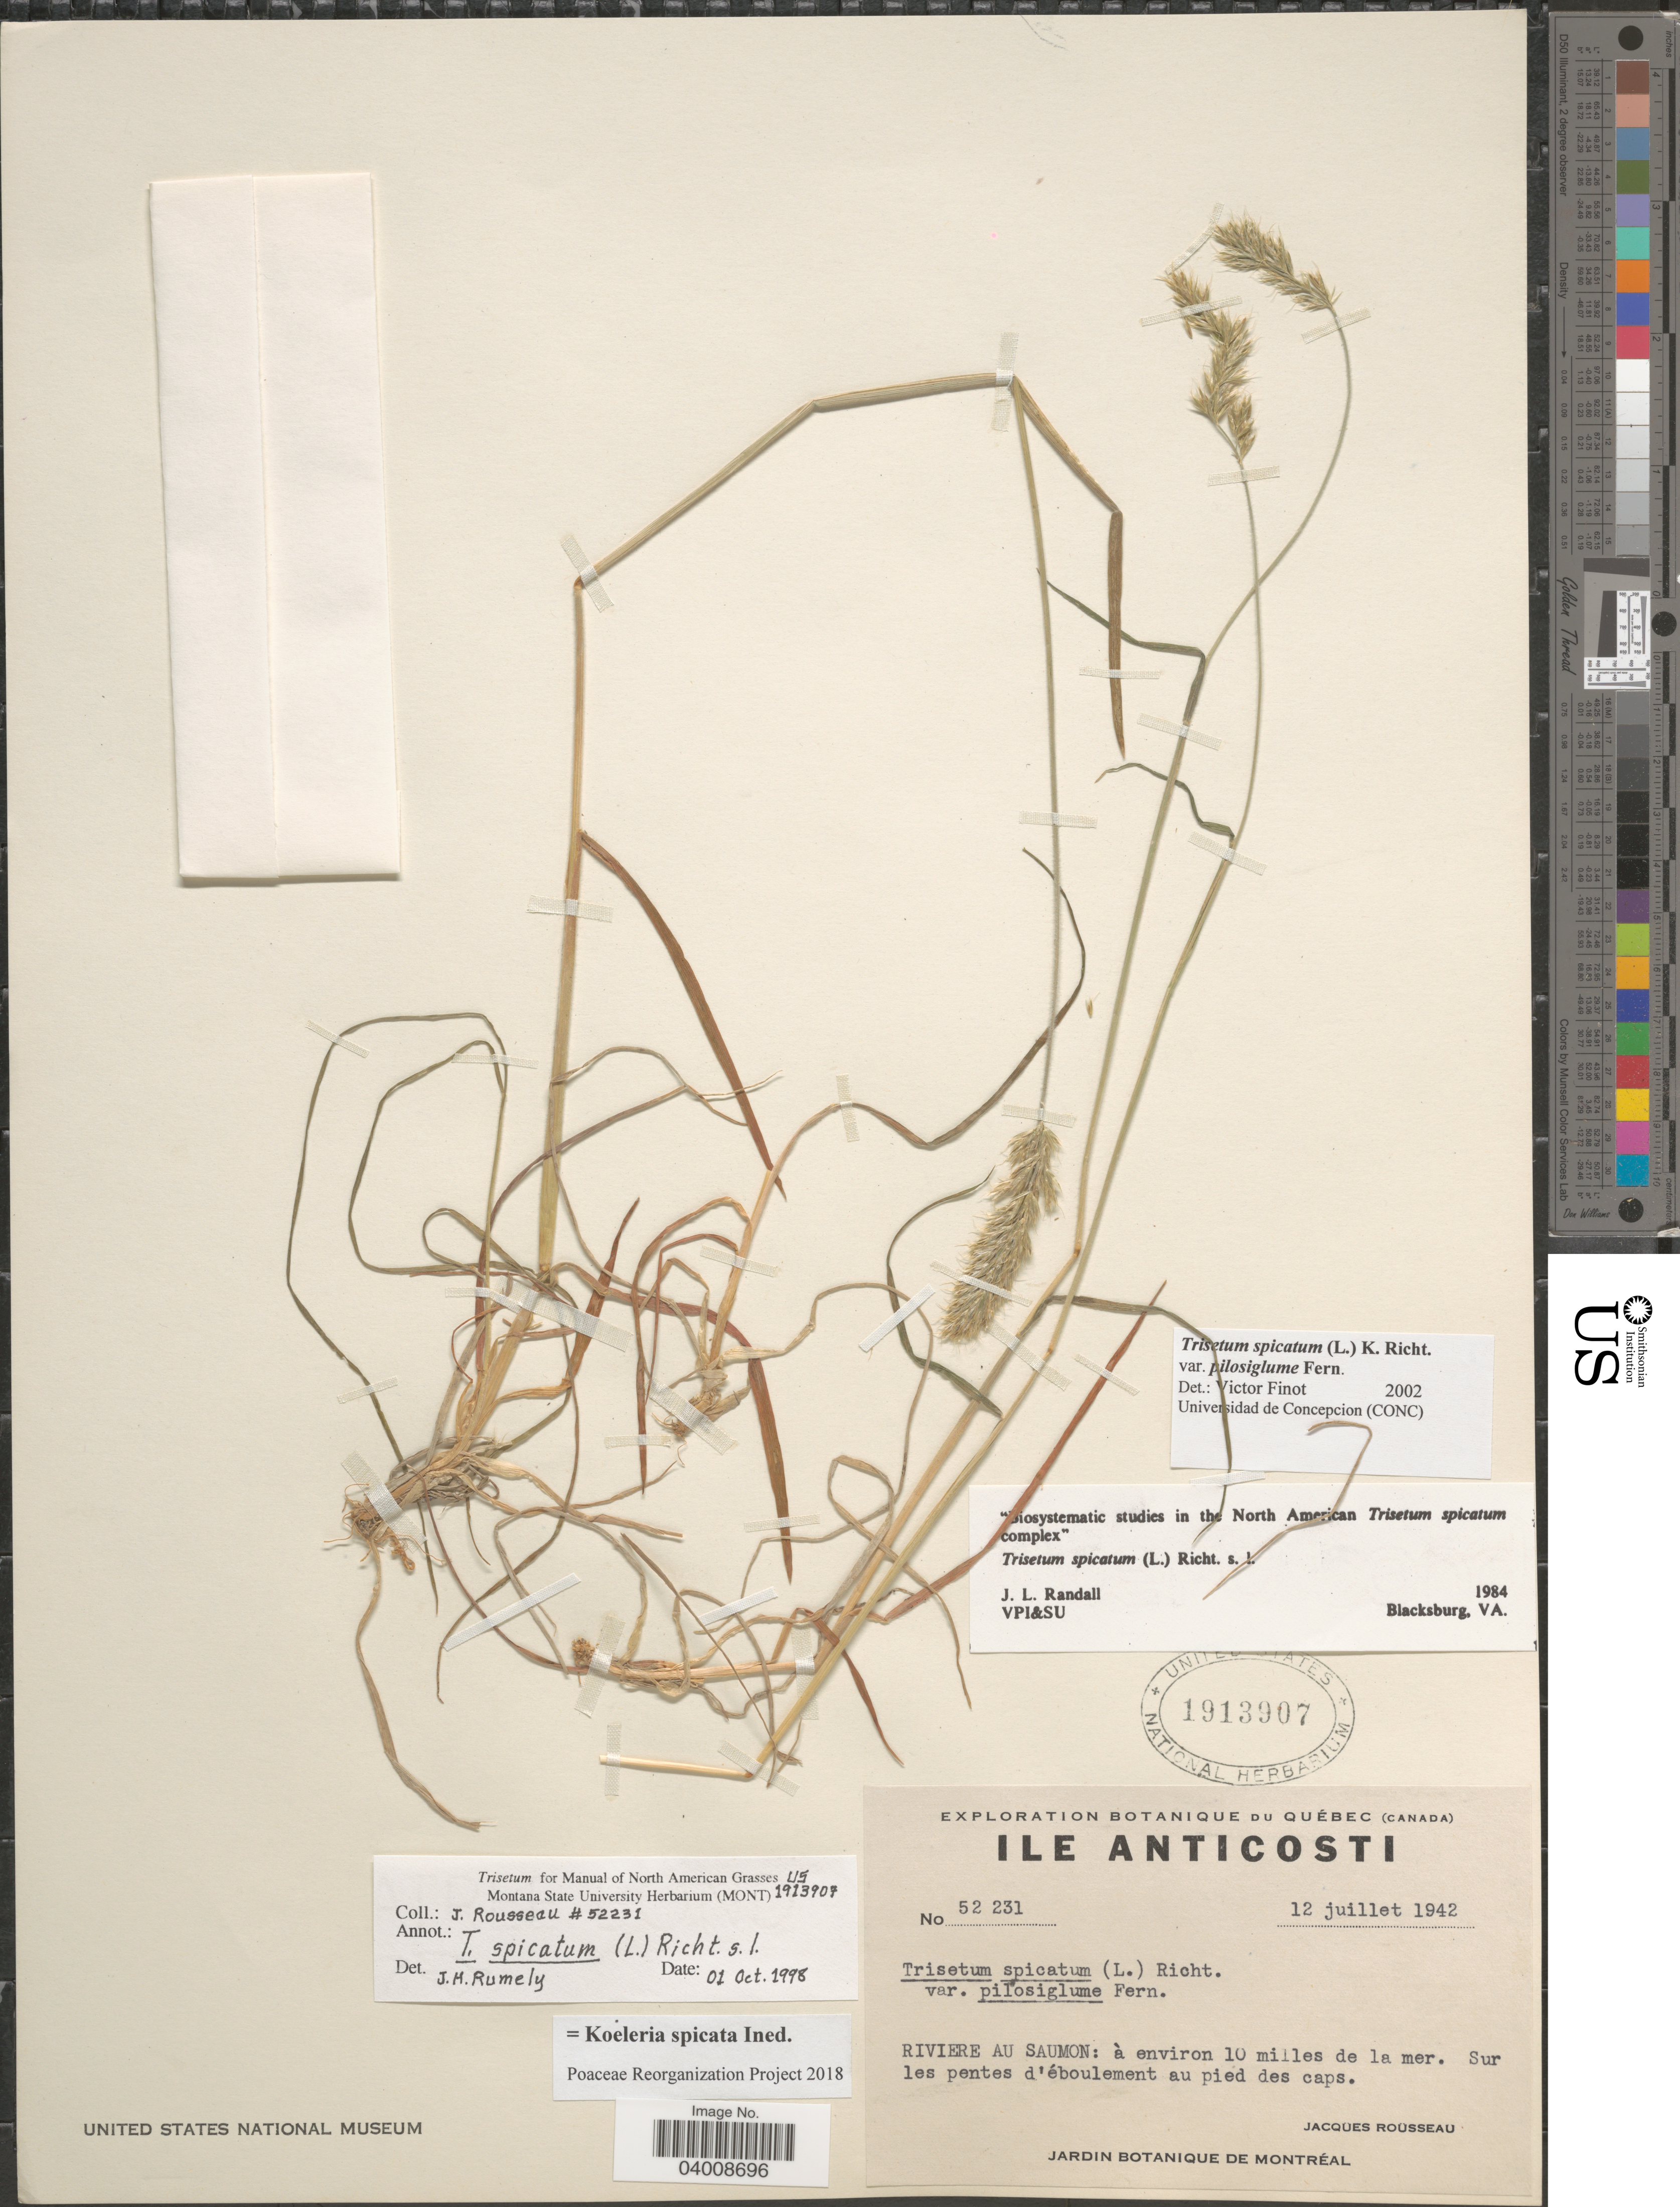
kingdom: Plantae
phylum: Tracheophyta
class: Liliopsida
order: Poales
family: Poaceae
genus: Koeleria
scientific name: Koeleria spicata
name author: (L.) Barberá et al.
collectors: J. Rousseau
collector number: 52231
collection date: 1942-07-12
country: Canada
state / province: Quebec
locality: Ile Anticosti. Riviere au Saumon: à environ 10 miles de la mer.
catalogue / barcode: US 1913907